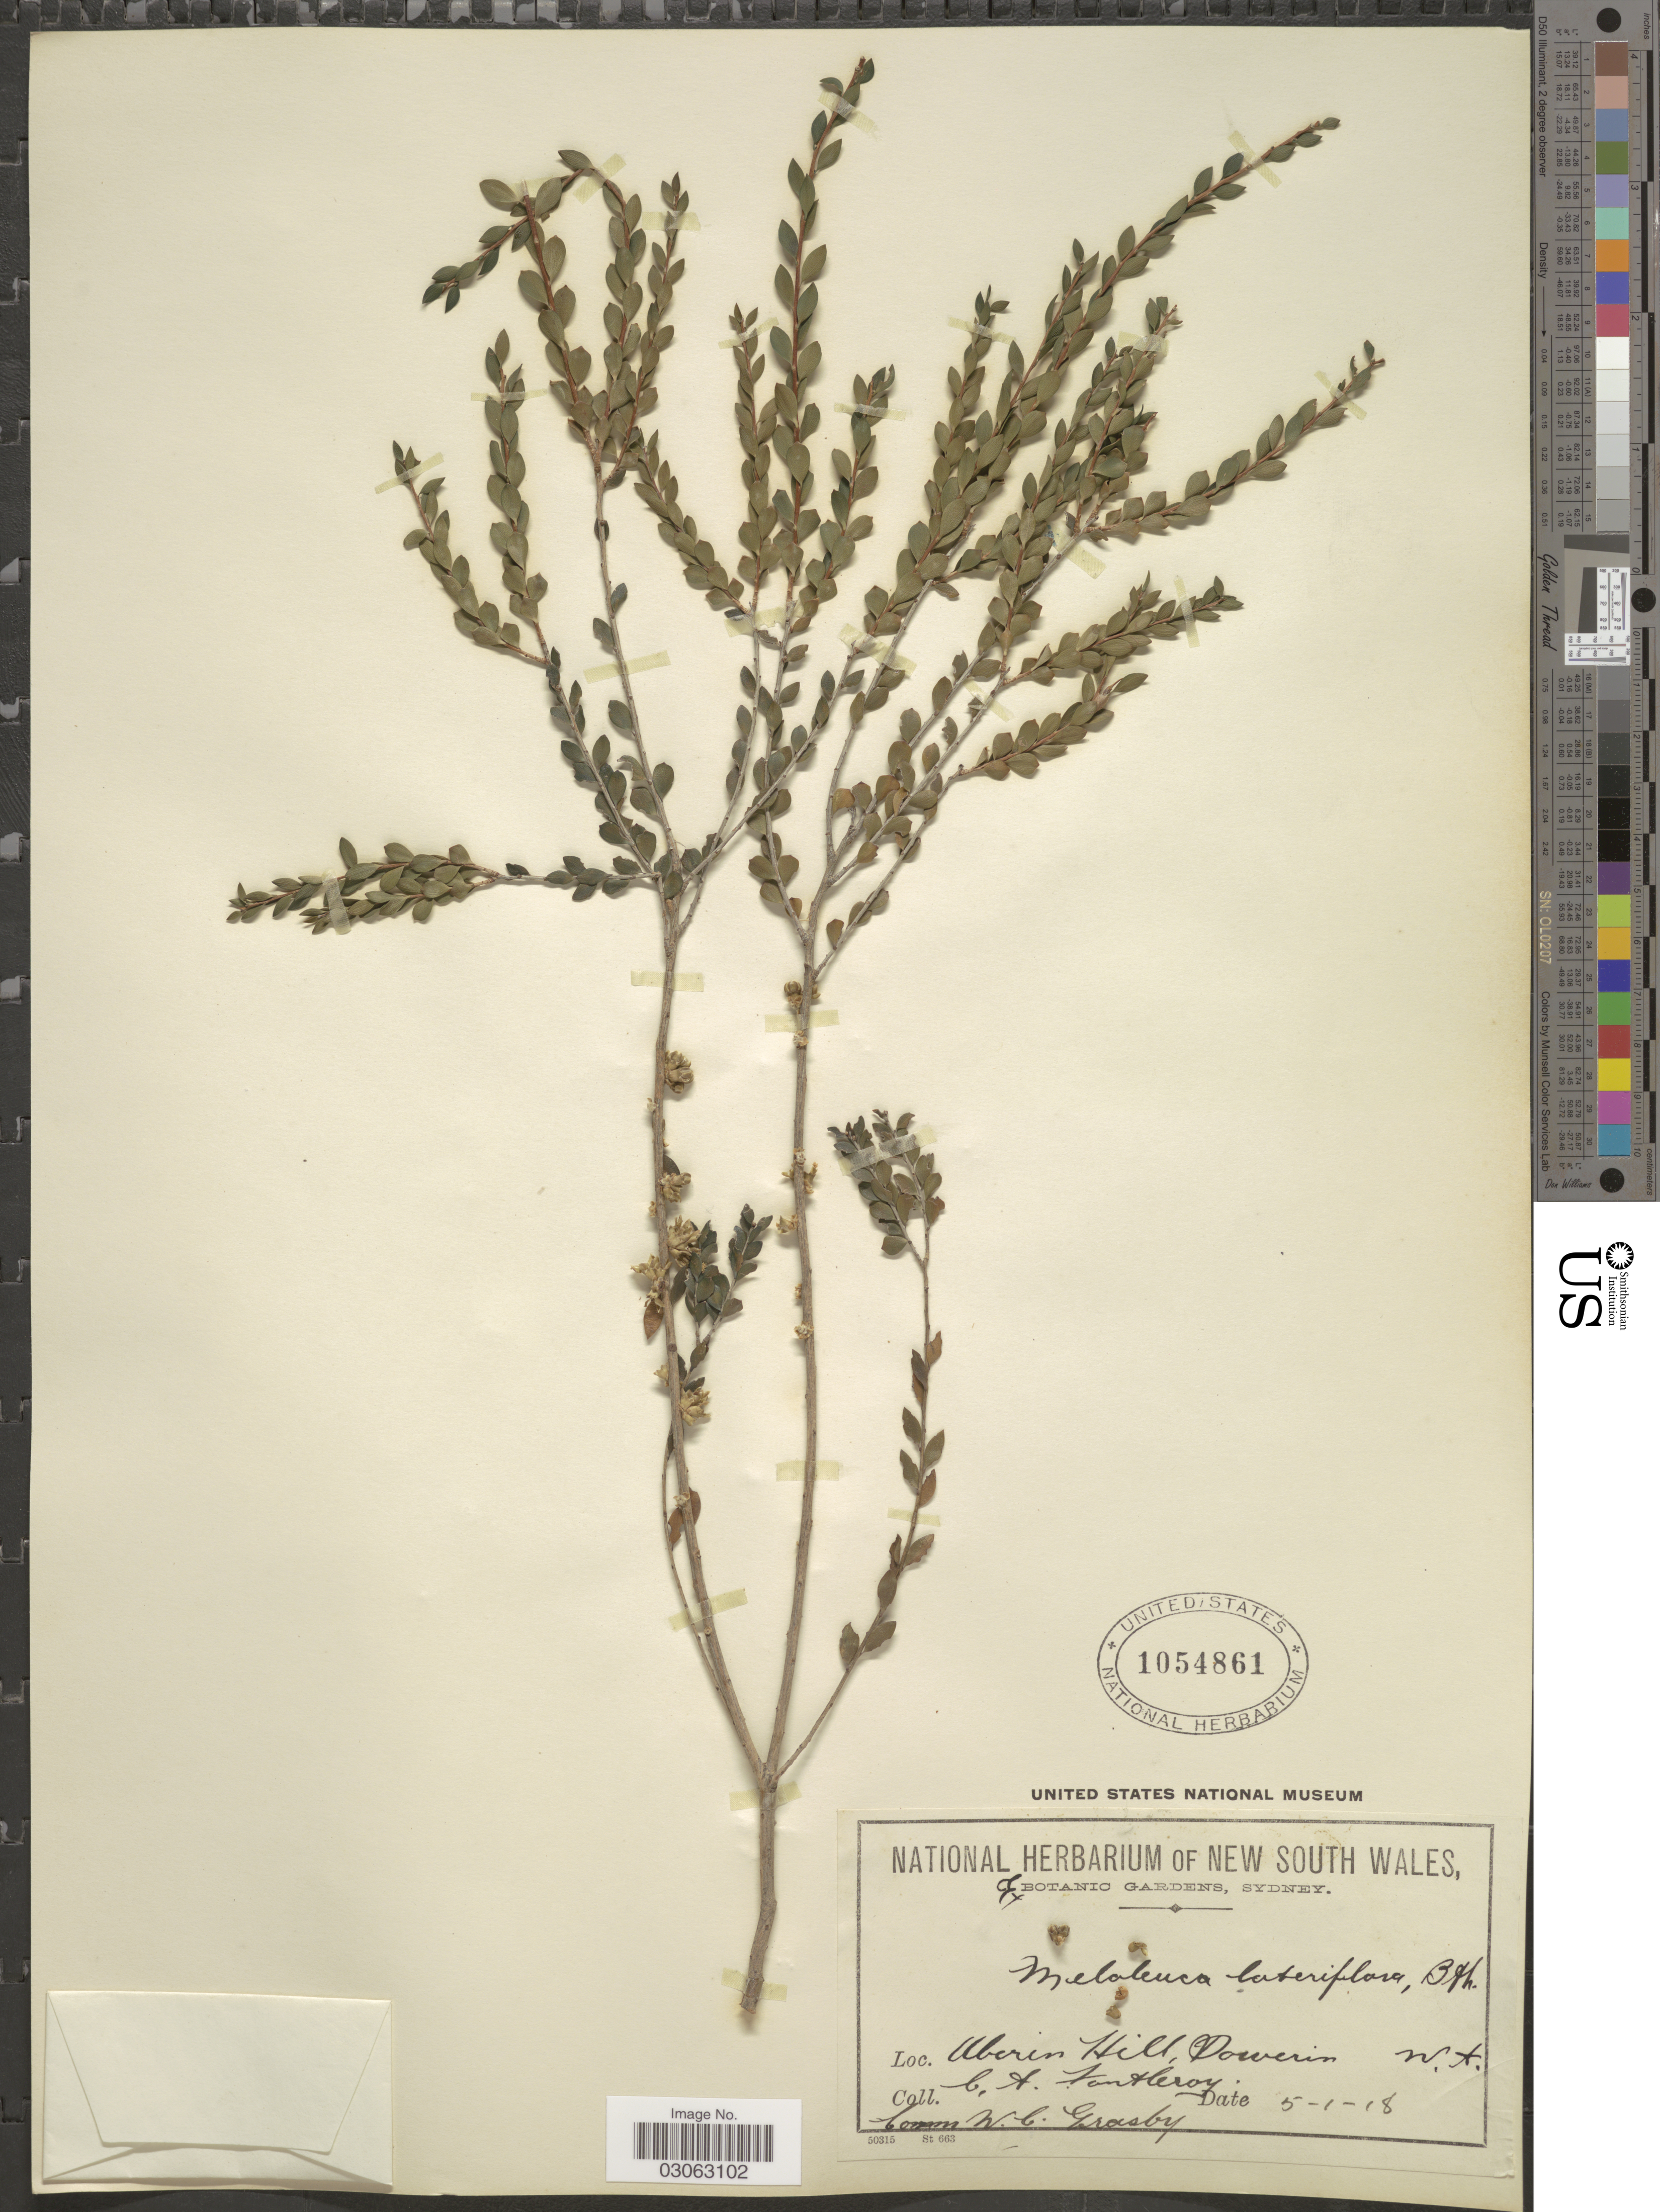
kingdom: Plantae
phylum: Tracheophyta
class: Magnoliopsida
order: Myrtales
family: Myrtaceae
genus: Melaleuca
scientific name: Melaleuca lateriflora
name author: Benth.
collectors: C. A. Fontleroy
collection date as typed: Transcribed d/m/y: 5/1/18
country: Australia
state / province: Western Australia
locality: Uberin Hill, Dowerin W. A.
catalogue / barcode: US 1054861